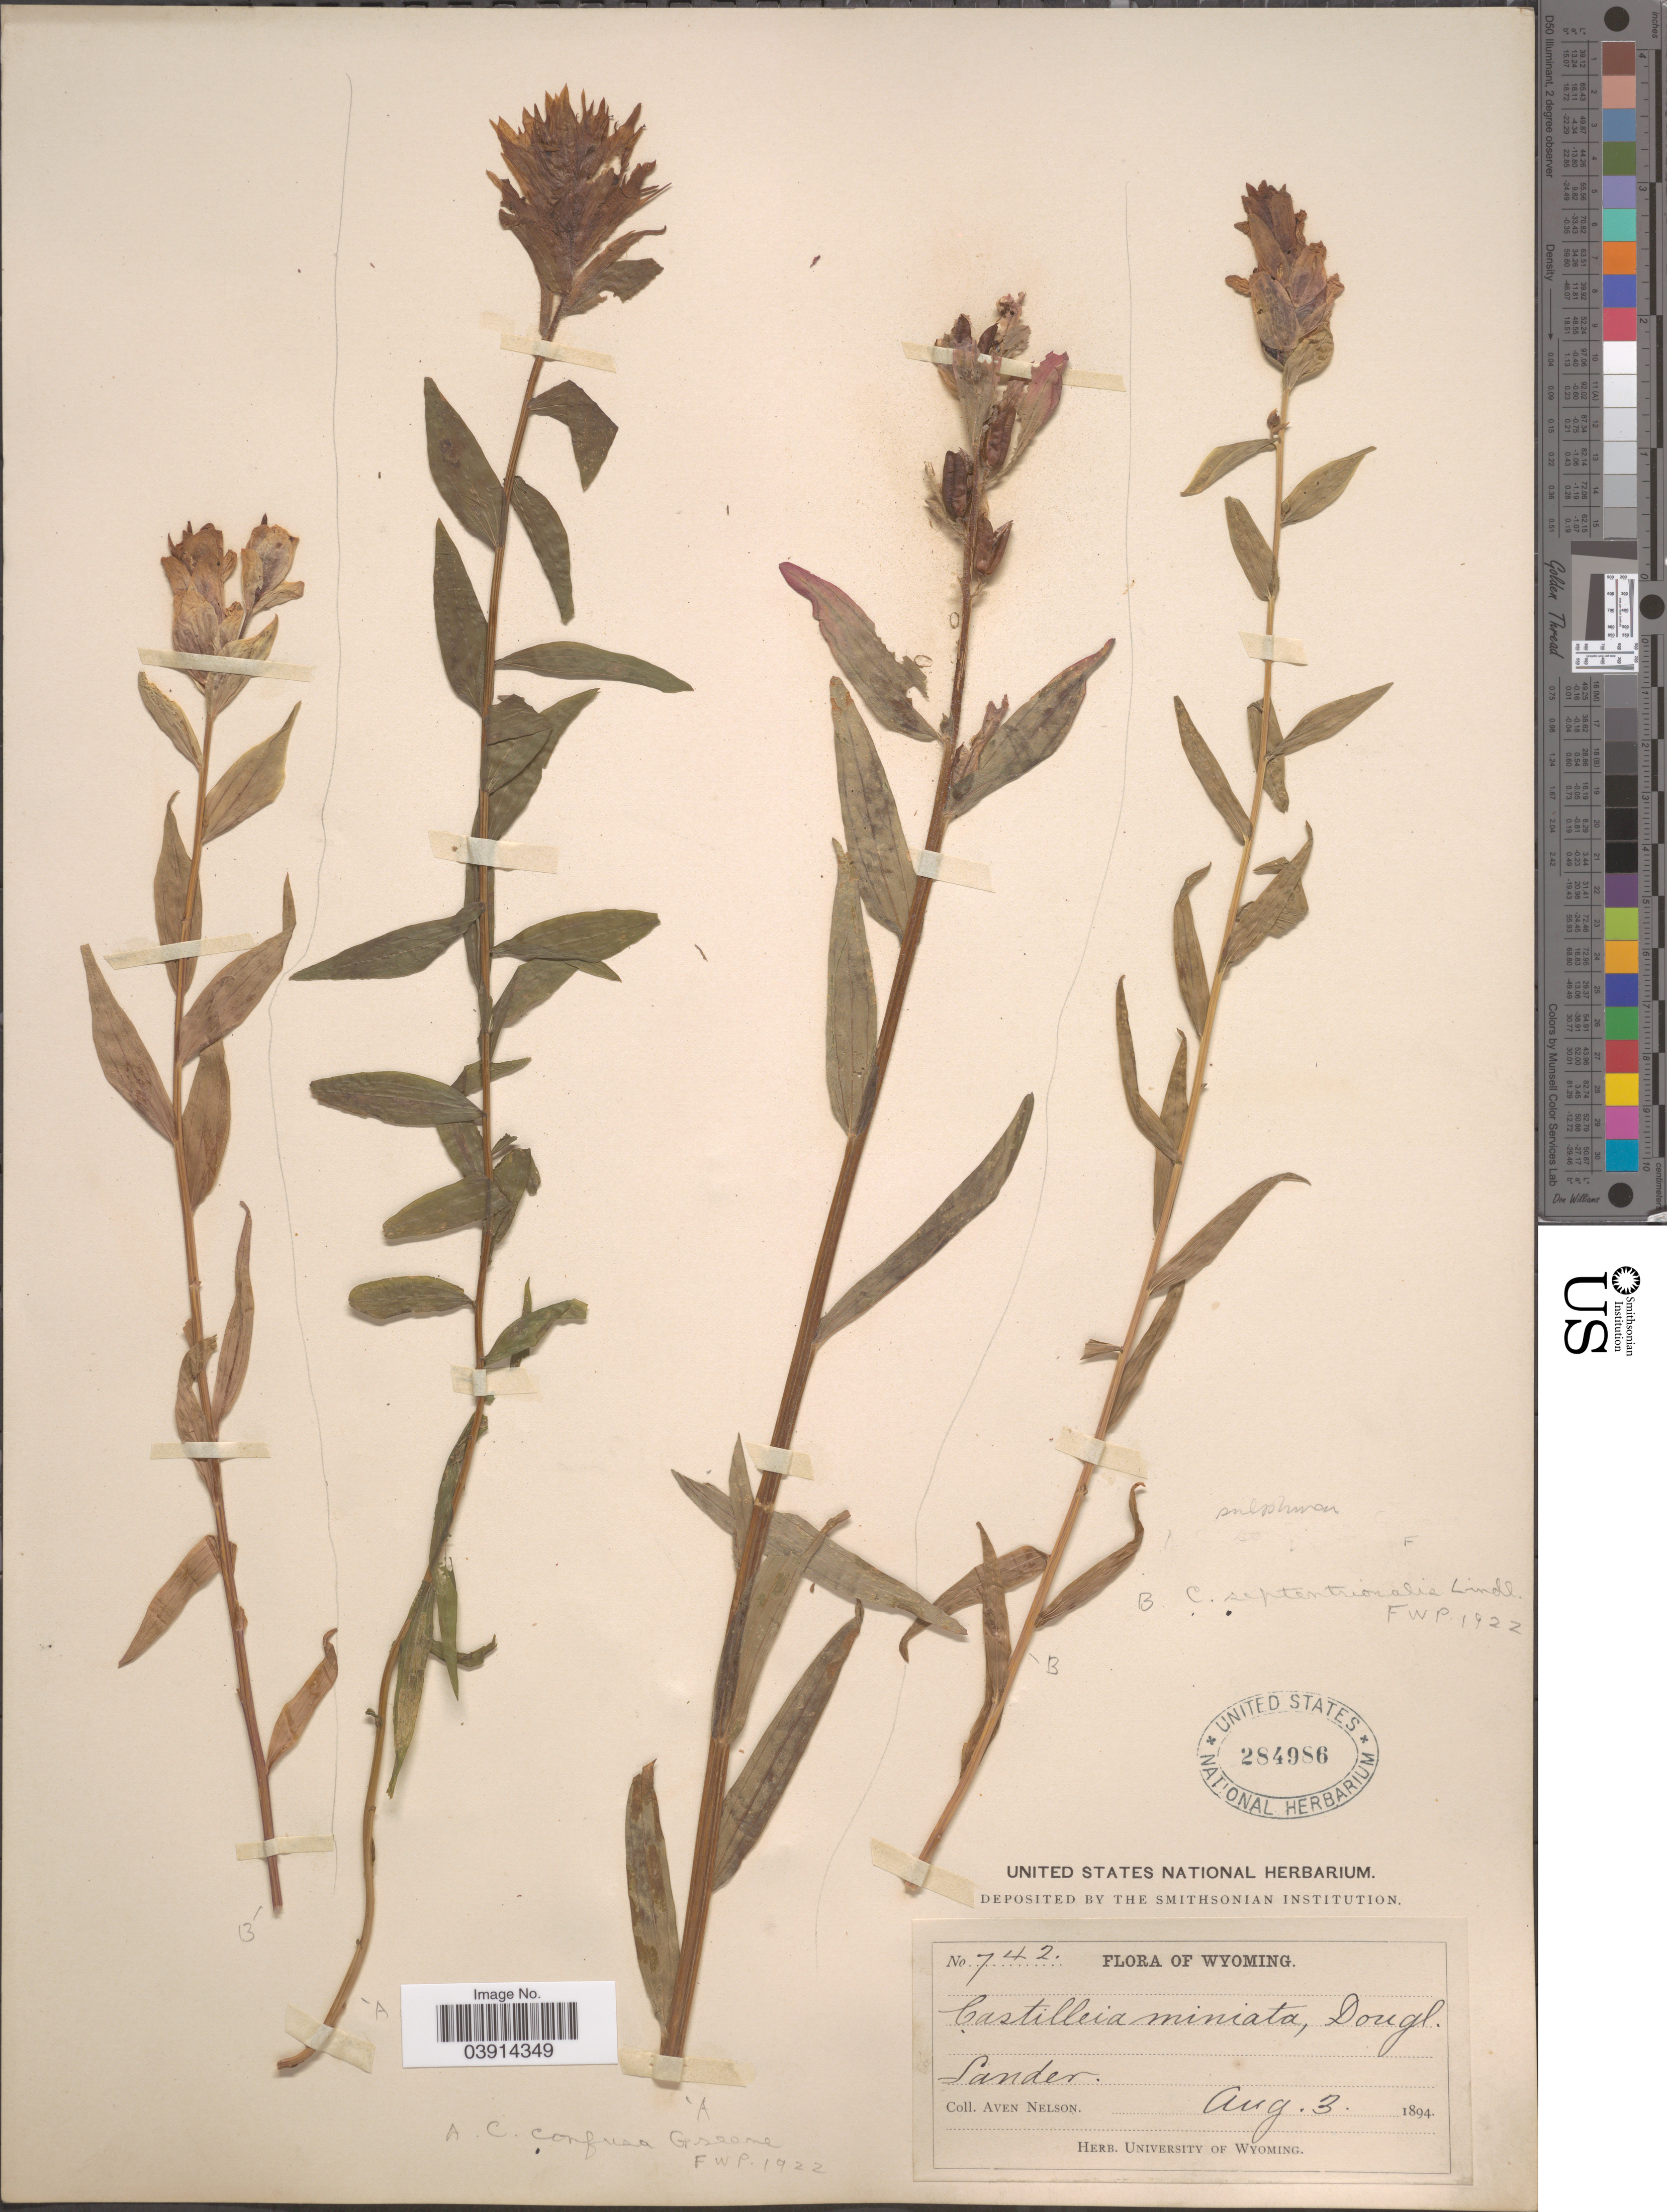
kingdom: Plantae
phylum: Tracheophyta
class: Magnoliopsida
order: Lamiales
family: Orobanchaceae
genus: Castilleja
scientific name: Castilleja sulphurea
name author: Rydb.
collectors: A. Nelson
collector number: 742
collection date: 1894-08-03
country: United States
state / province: Wyoming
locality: Sander.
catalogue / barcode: US 284986